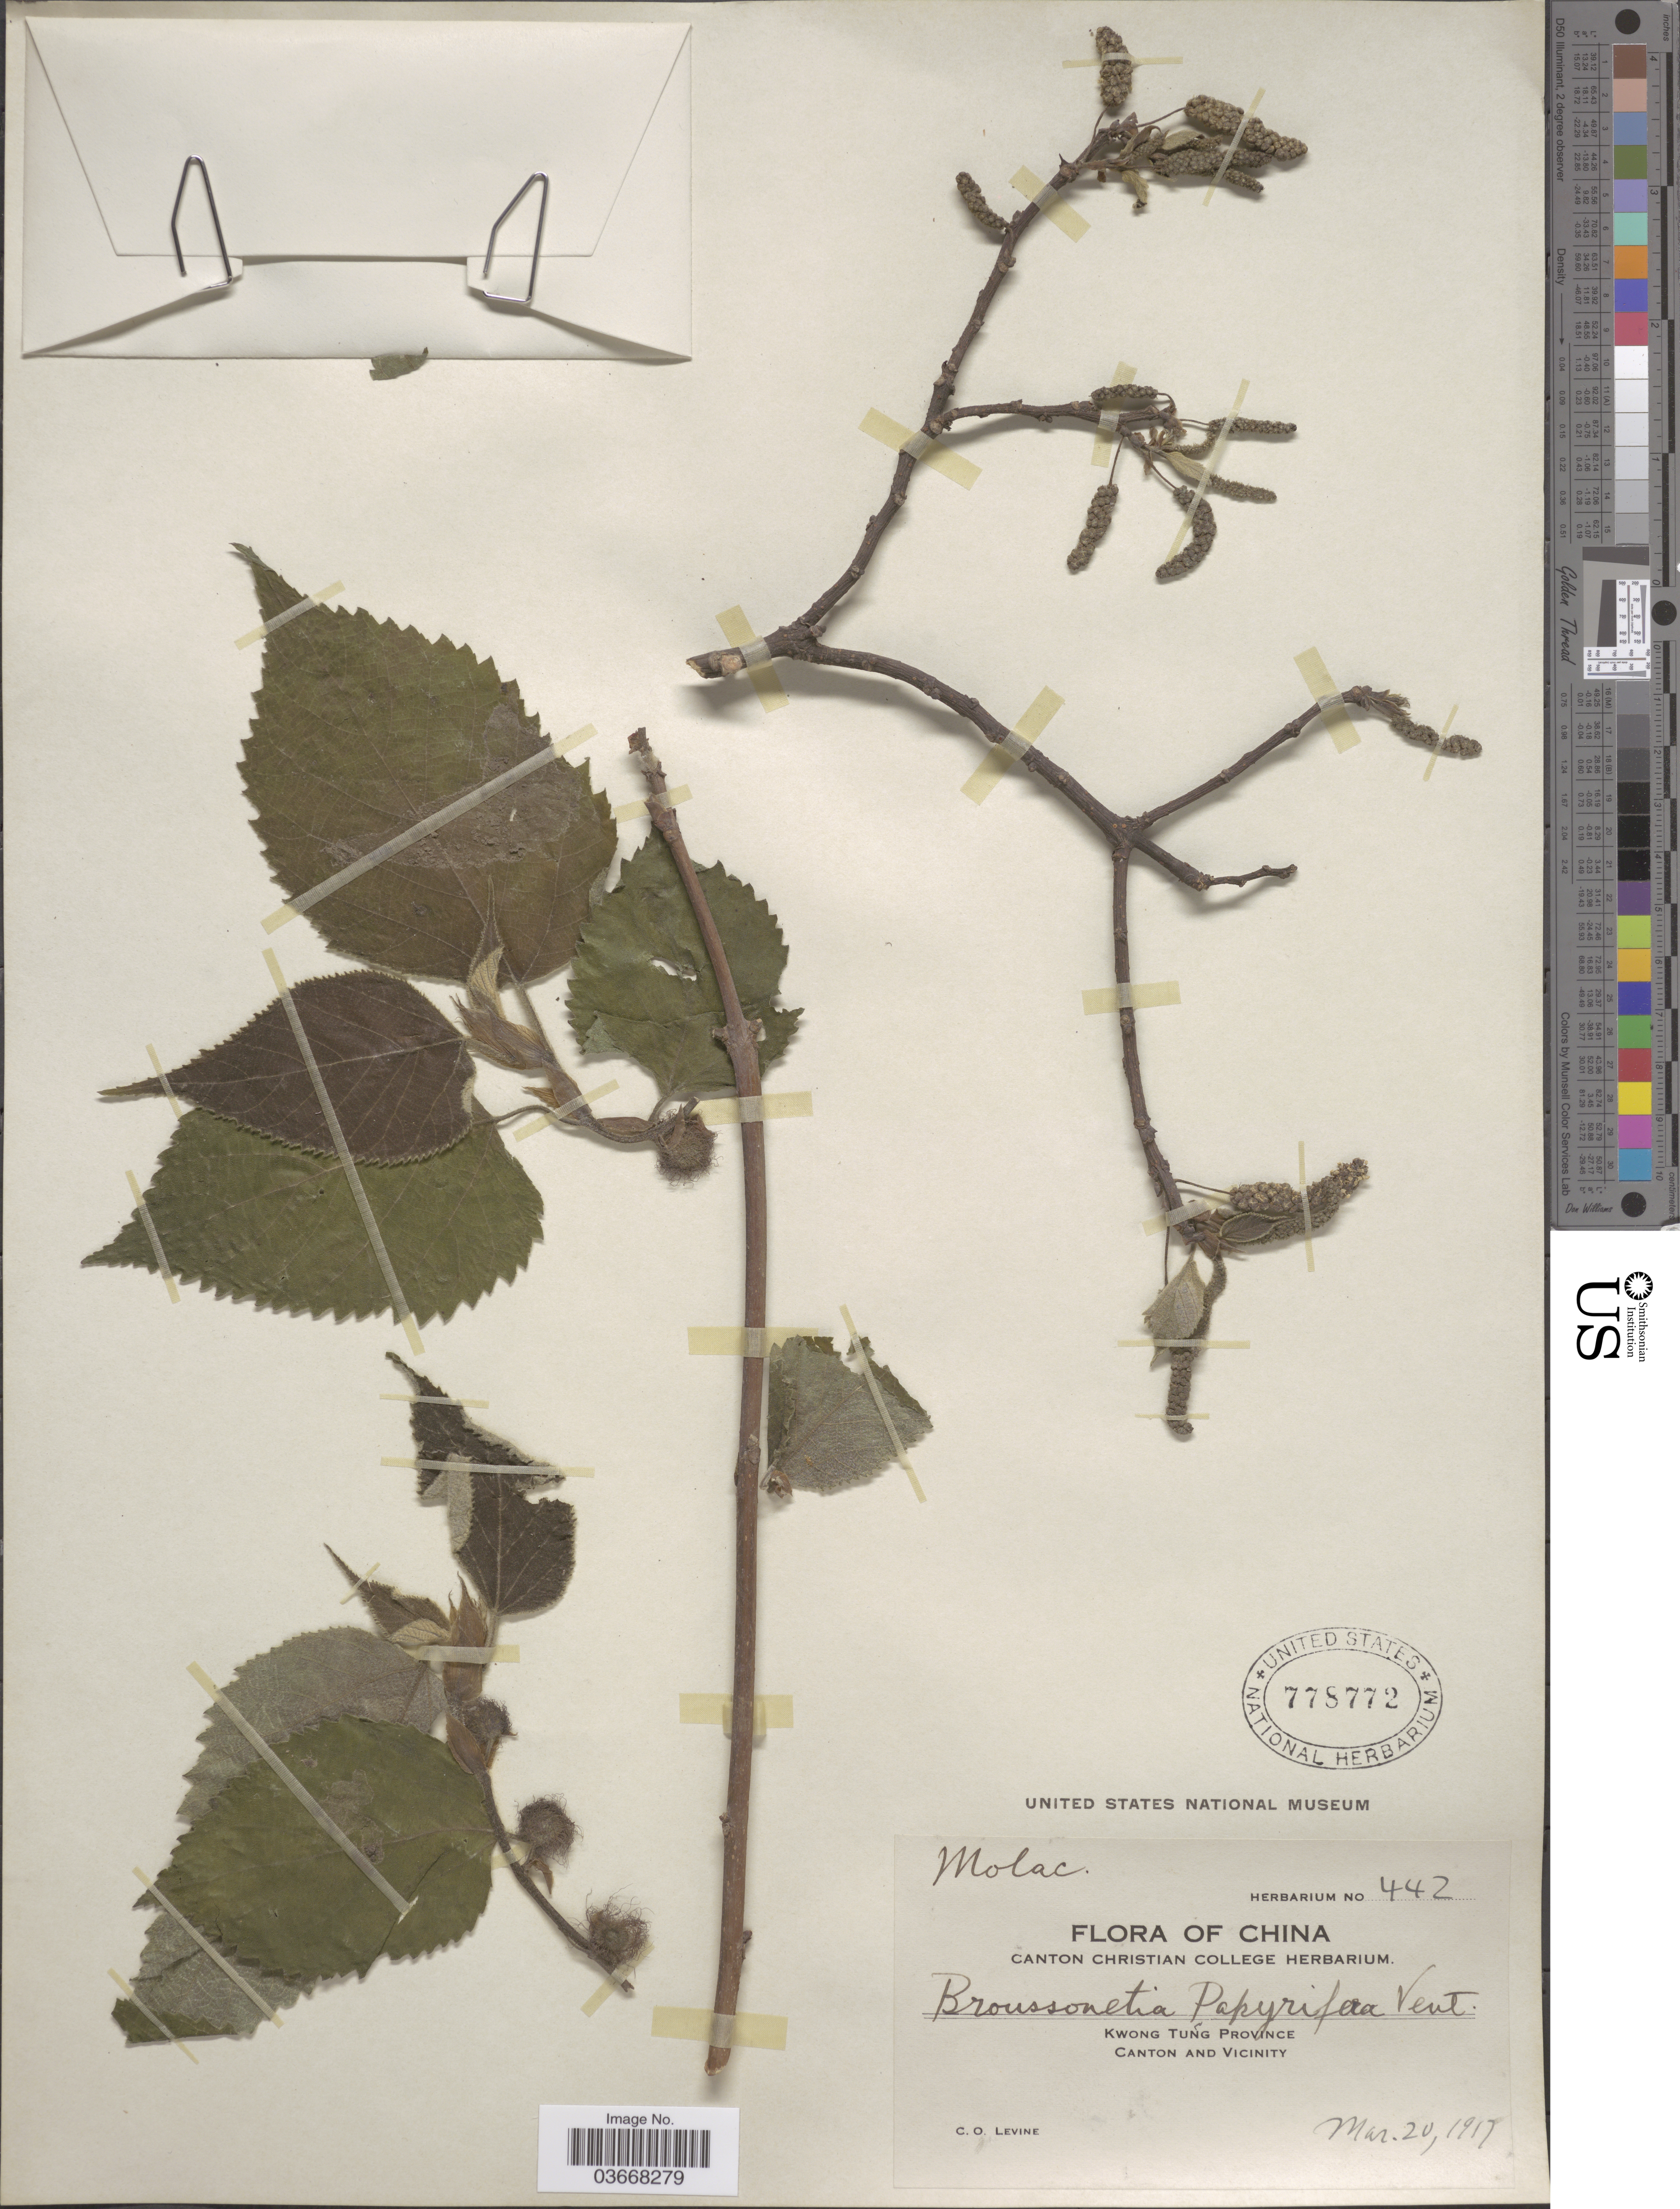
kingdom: Plantae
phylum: Tracheophyta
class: Magnoliopsida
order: Rosales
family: Moraceae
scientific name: Broussoneta papyrifera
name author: (L.) L'Hér. ex Vent.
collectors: C. O. Levine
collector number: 442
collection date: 1917-03-20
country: China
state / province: Guangdong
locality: Kwong Tung Province. Canton and Vicinity.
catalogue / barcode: US 778772